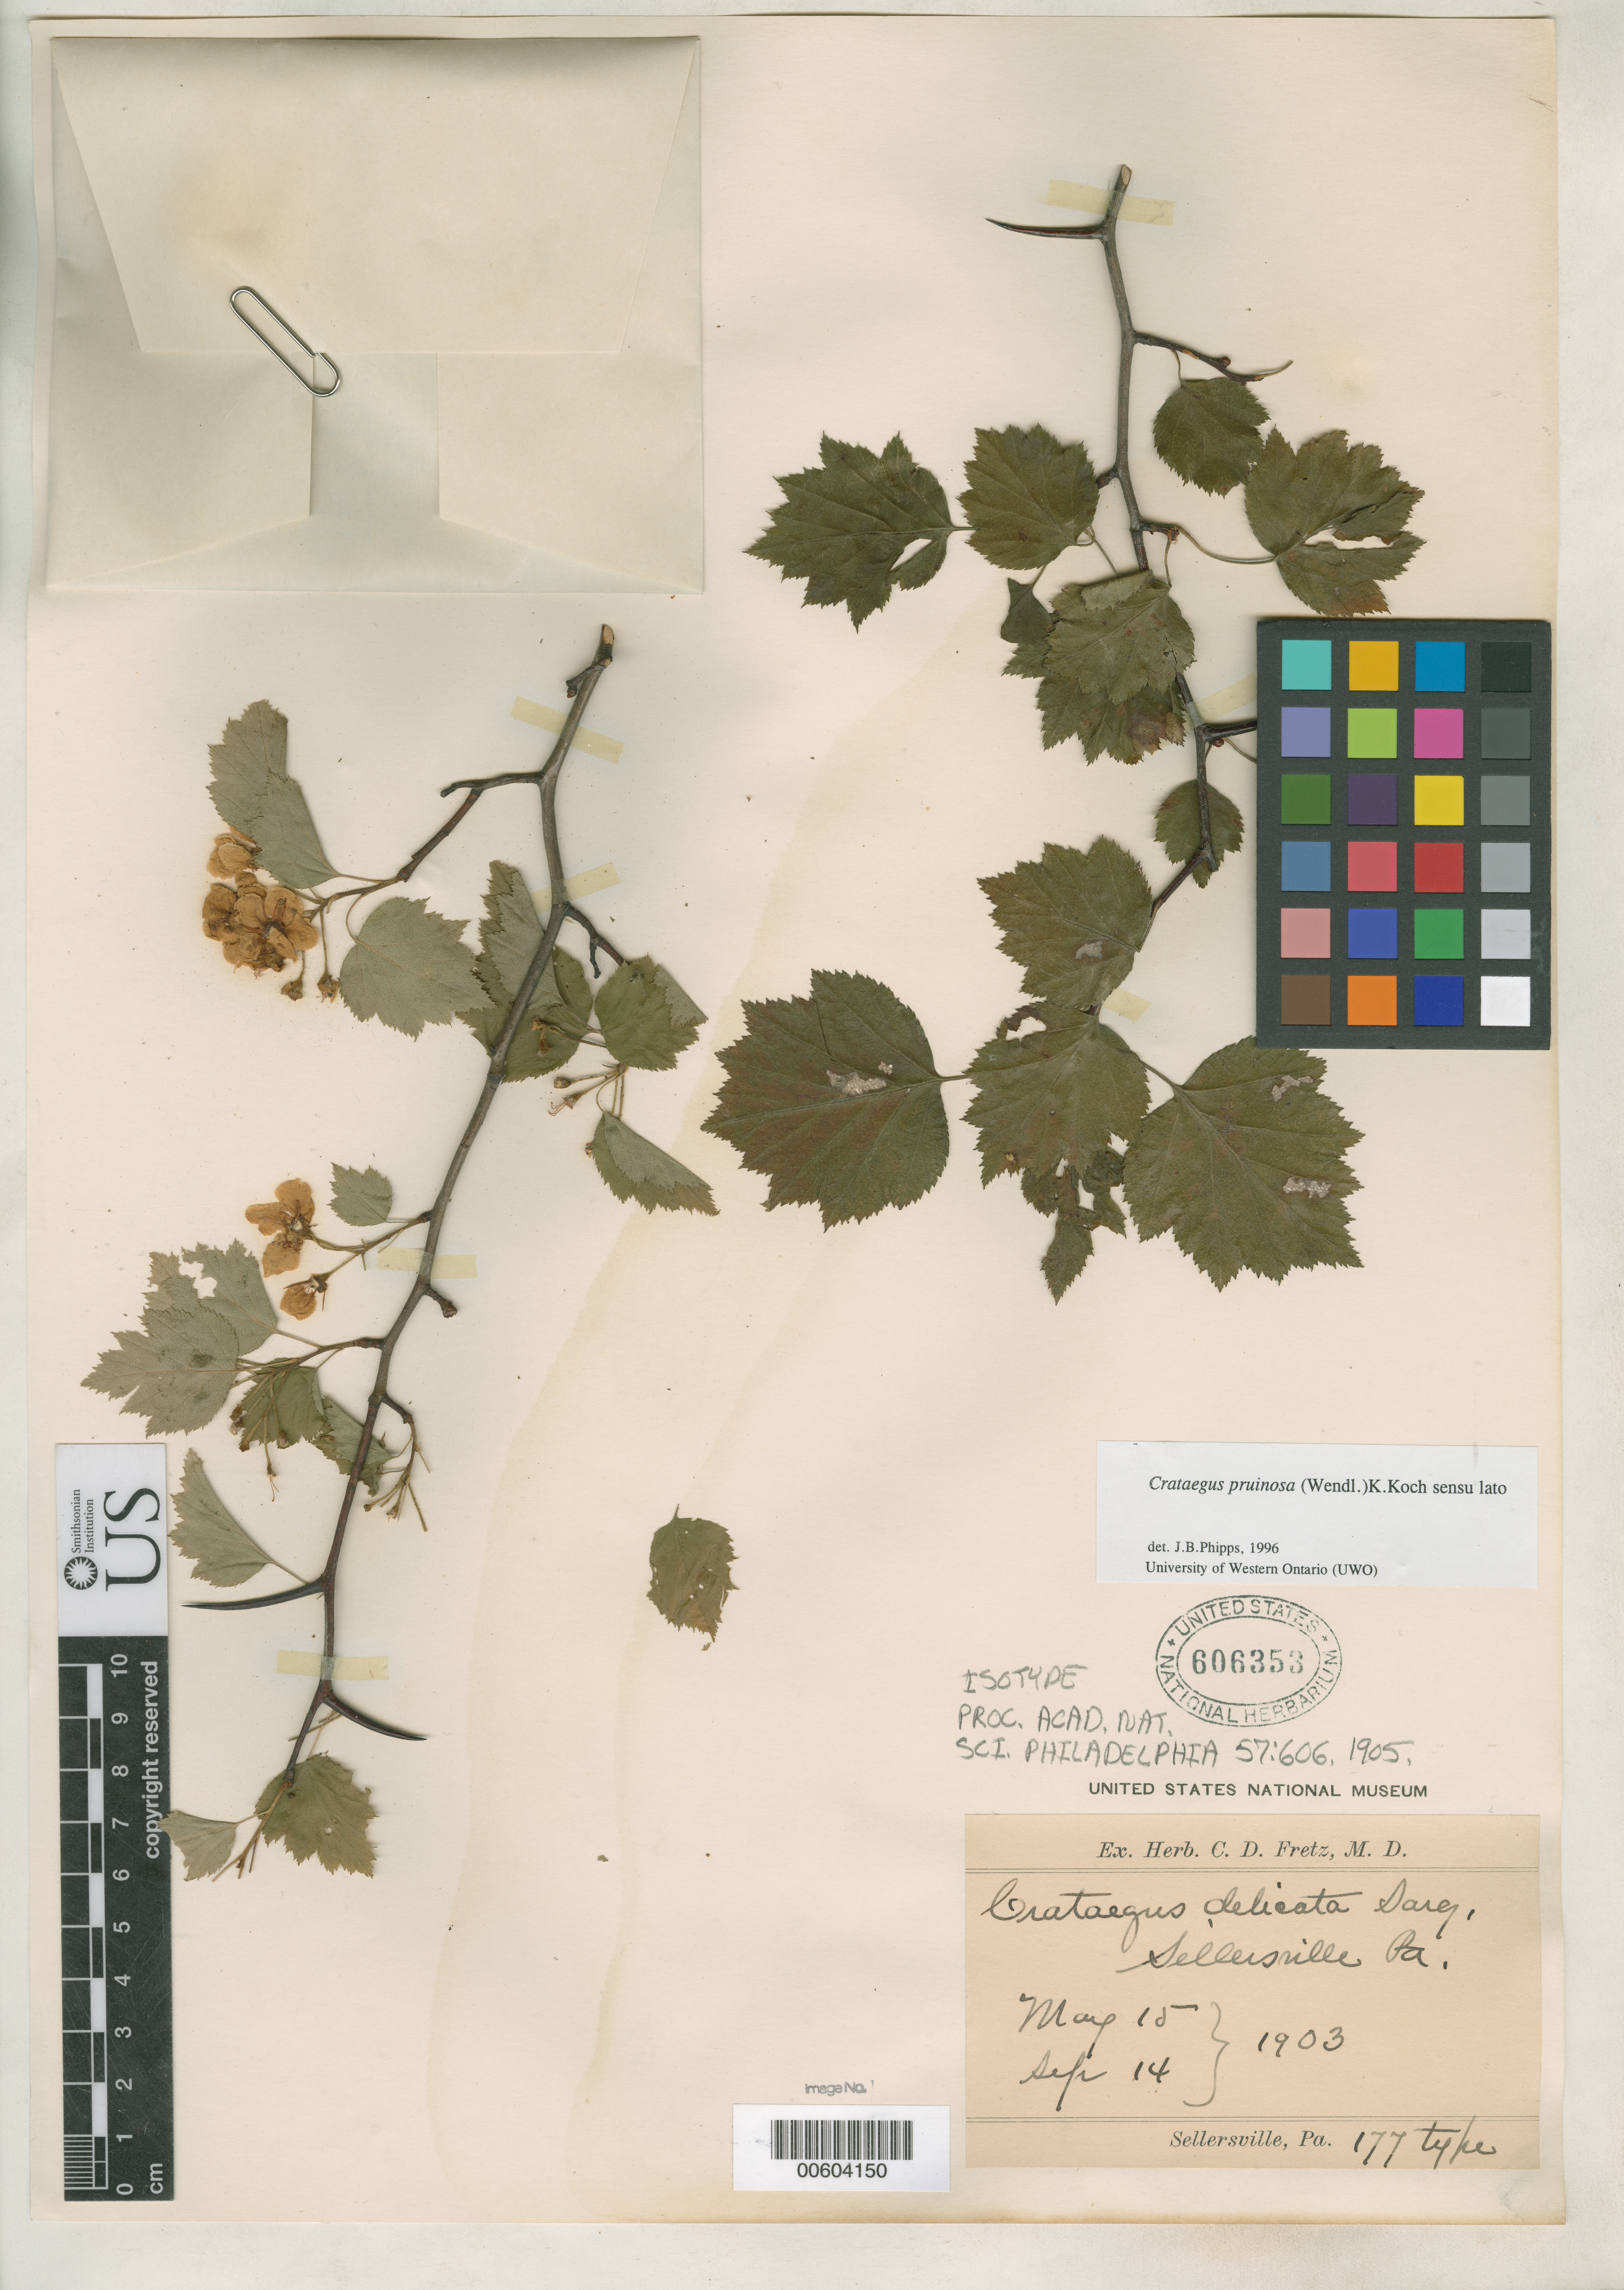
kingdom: Plantae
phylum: Tracheophyta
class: Magnoliopsida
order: Rosales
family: Rosaceae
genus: Crataegus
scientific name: Crataegus delicata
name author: Sarg.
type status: Isotype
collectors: C. D. Fretz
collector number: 177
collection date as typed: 15 May 1903 and 14 Sep 1903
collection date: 1903-05-15,1903-09-14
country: United States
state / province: Pennsylvania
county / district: Bucks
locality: Sellersville.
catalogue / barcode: US 606353